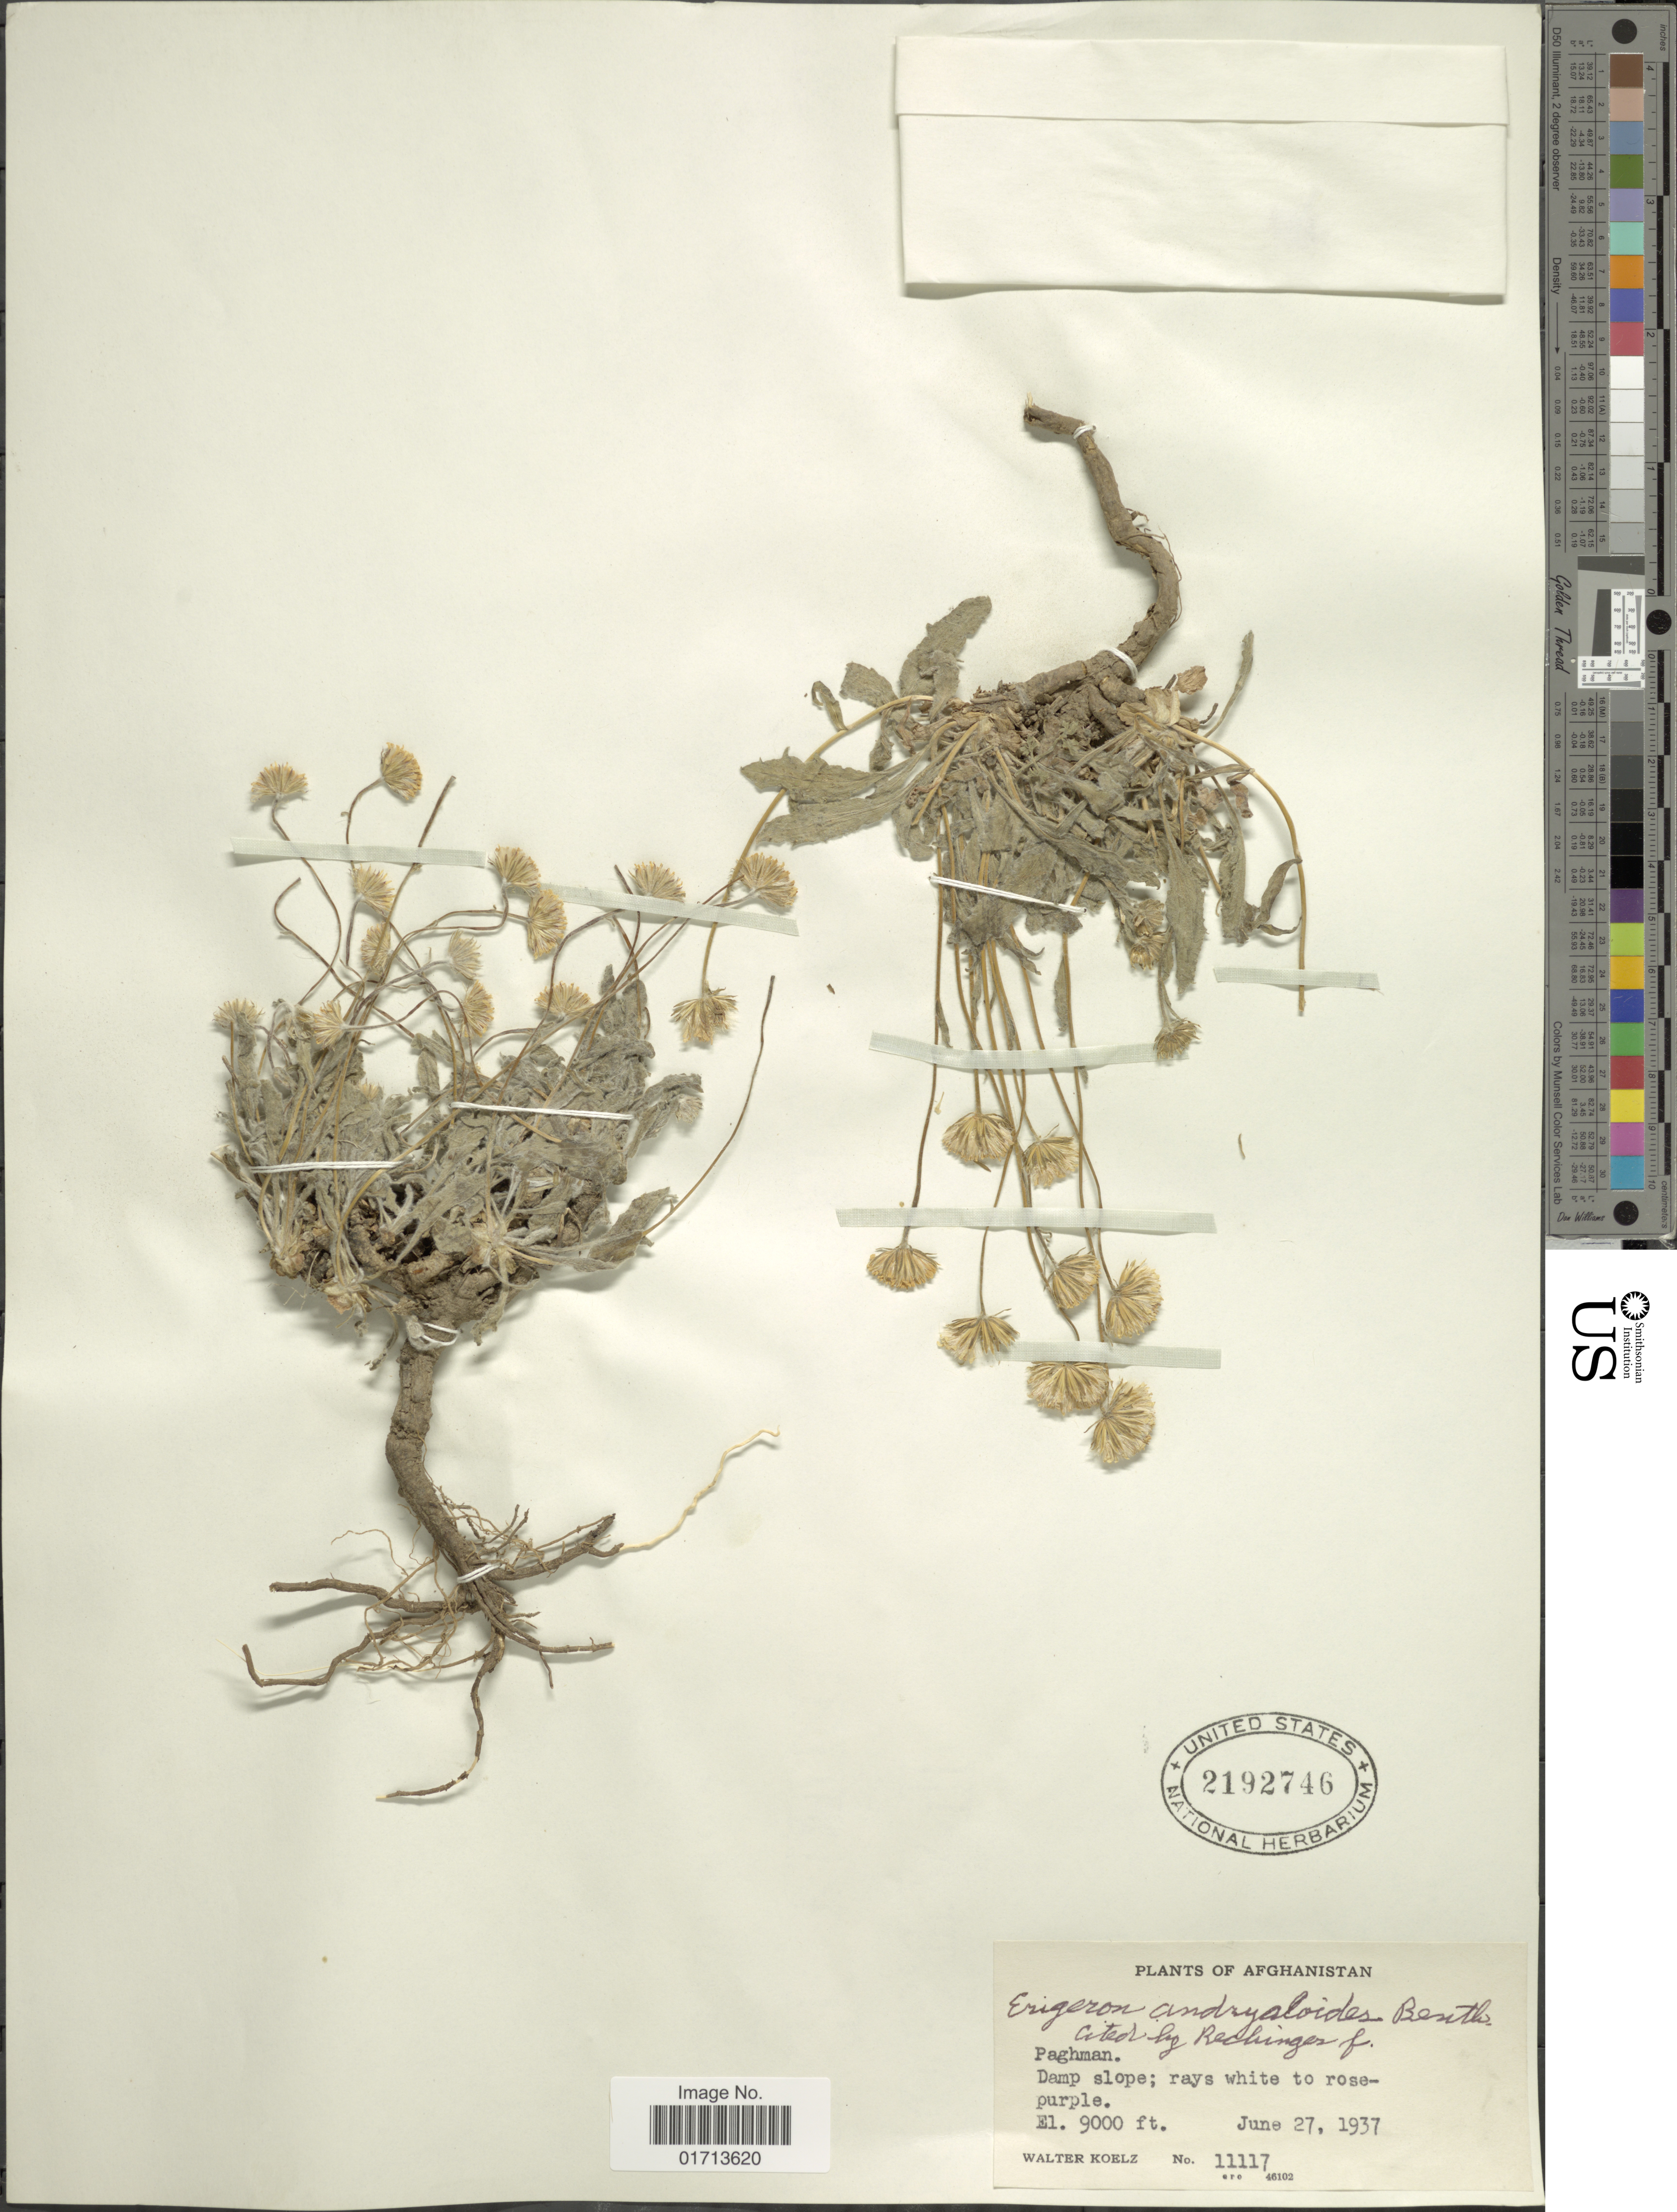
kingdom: Plantae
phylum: Tracheophyta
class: Magnoliopsida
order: Asterales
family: Asteraceae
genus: Psychrogeton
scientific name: Psychrogeton andryaloides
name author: (DC.) Novopokr. ex Krasch.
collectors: W. N. Koelz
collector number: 11117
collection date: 1937-06-27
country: Afghanistan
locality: Paghman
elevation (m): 2743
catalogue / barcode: US 2192746